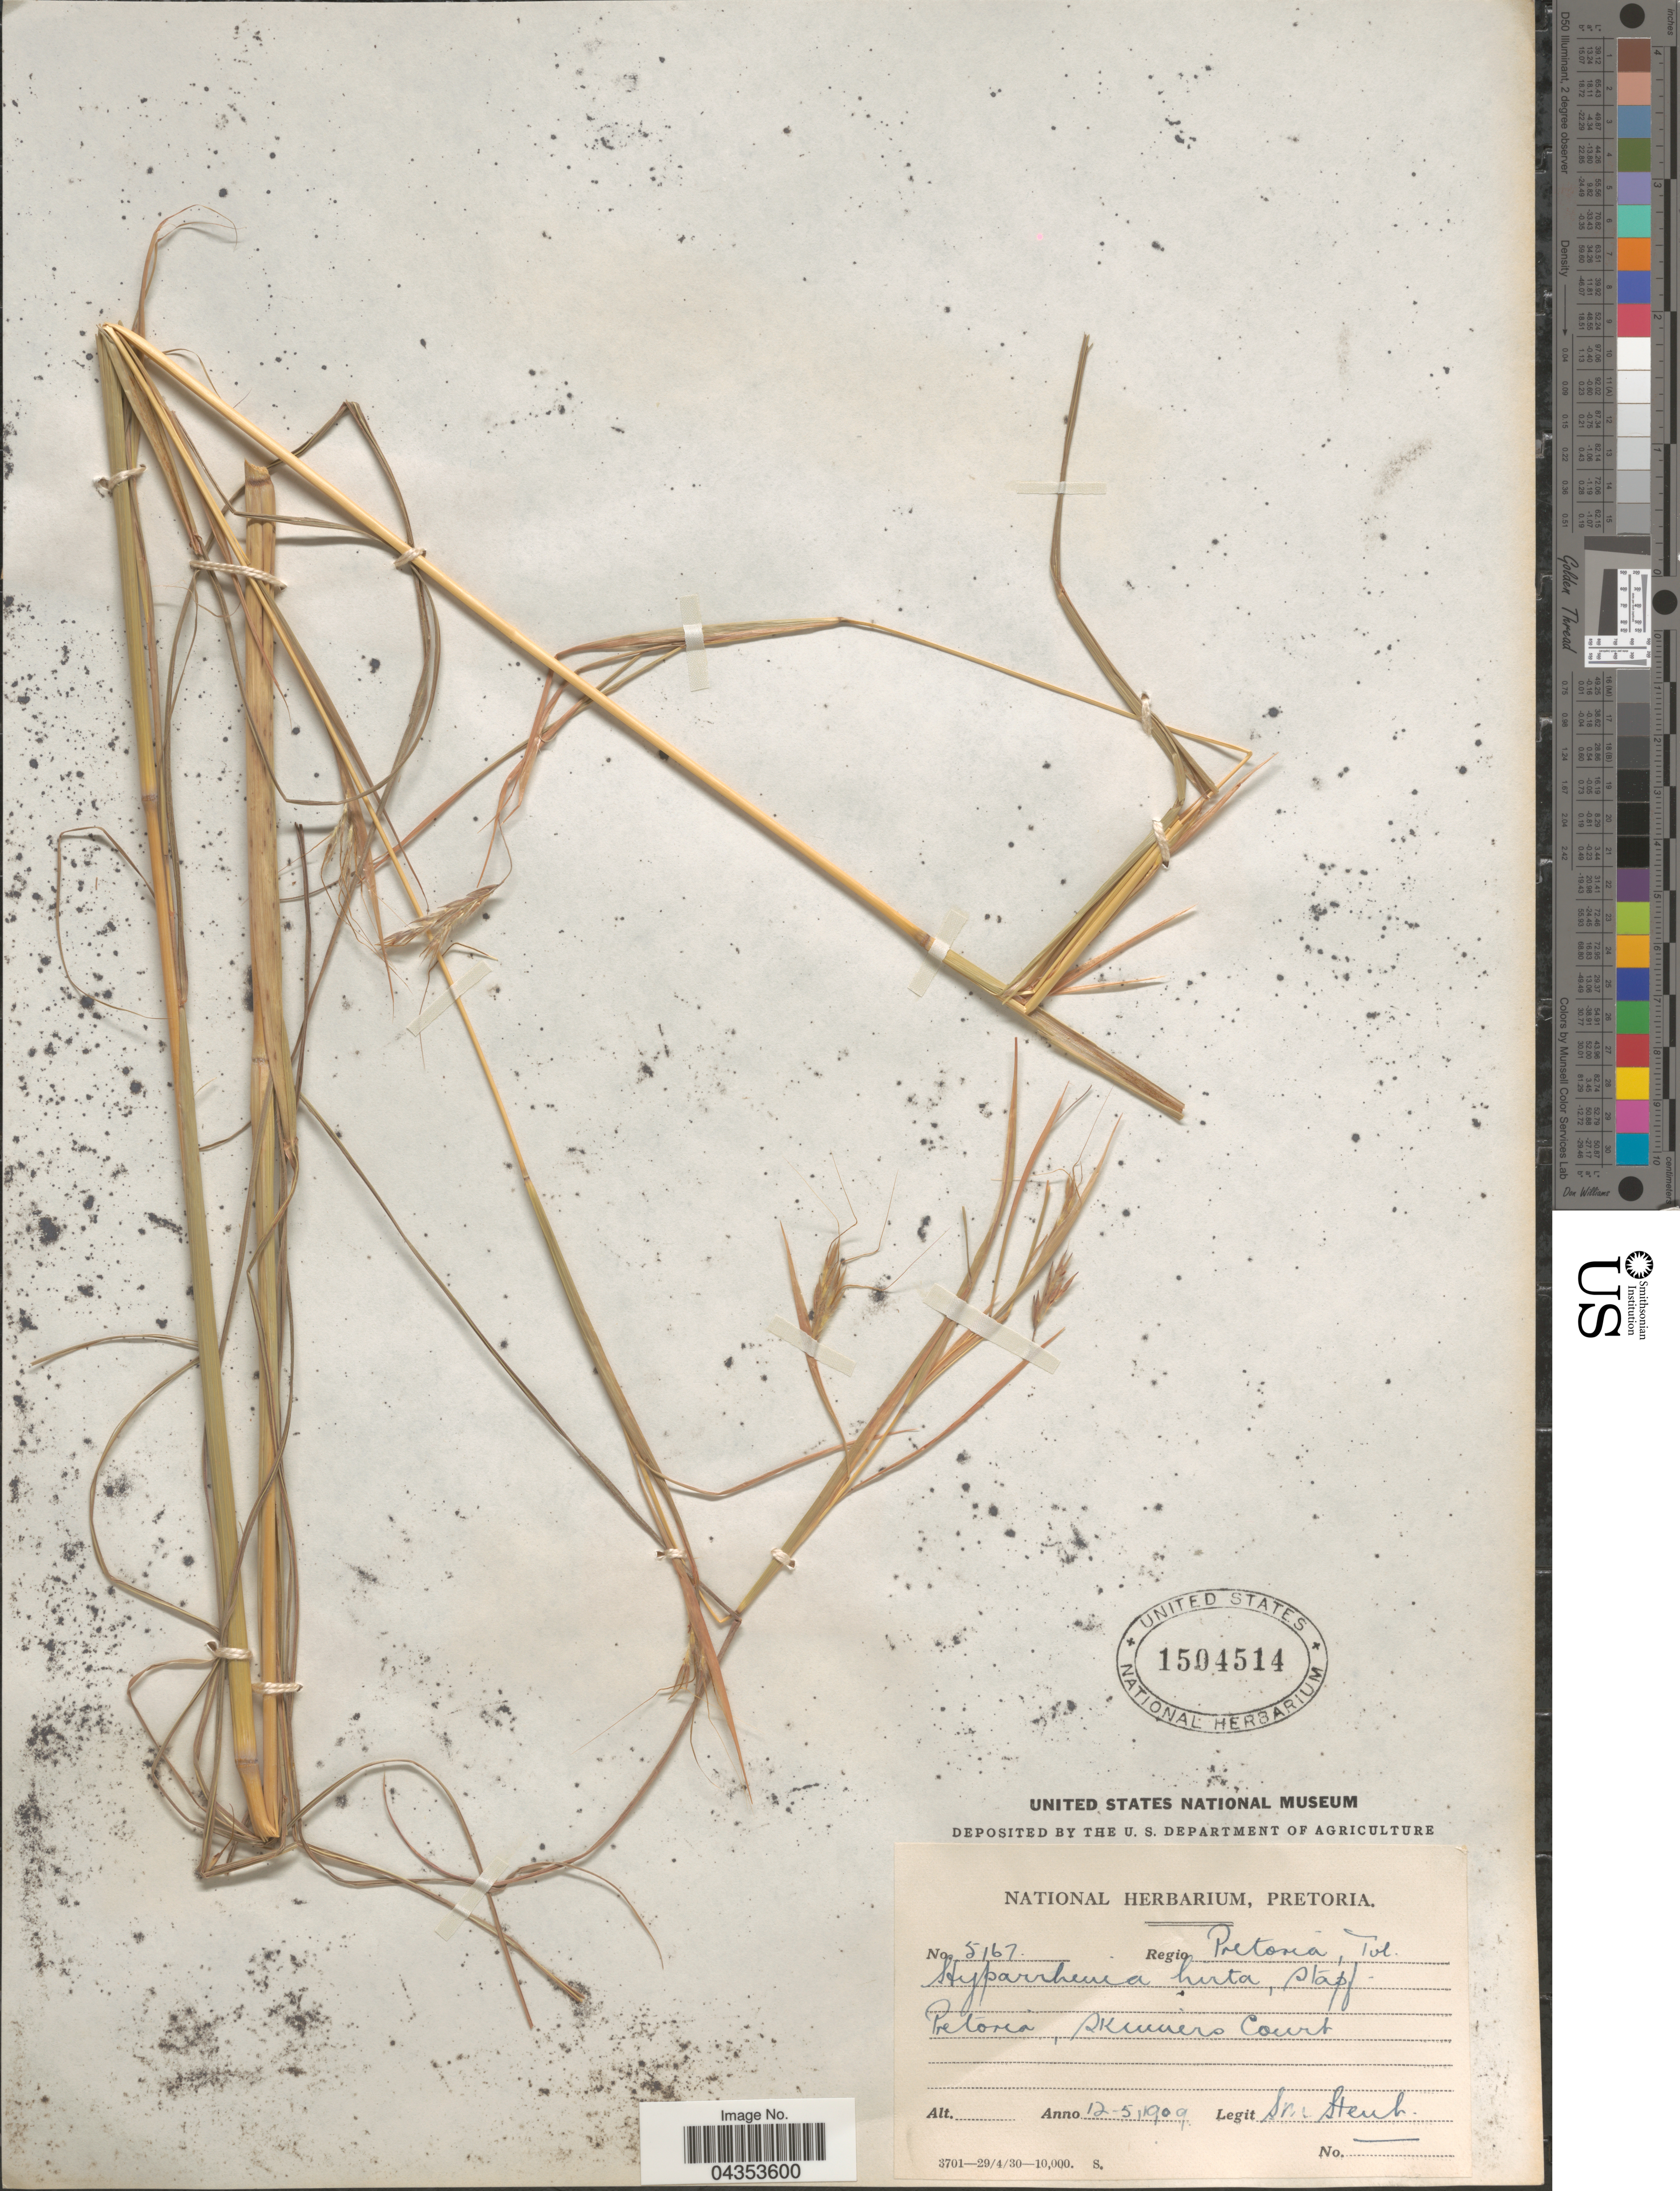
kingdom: Plantae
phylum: Tracheophyta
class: Liliopsida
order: Poales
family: Poaceae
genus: Hyparrhenia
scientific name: Hyparrhenia hirta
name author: (L.) Stapf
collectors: S. Steub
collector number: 5167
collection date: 1909-05-12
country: South Africa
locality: Regio Pretoria, Tvl. Pretoria, Skinners Court.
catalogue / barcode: US 1504514